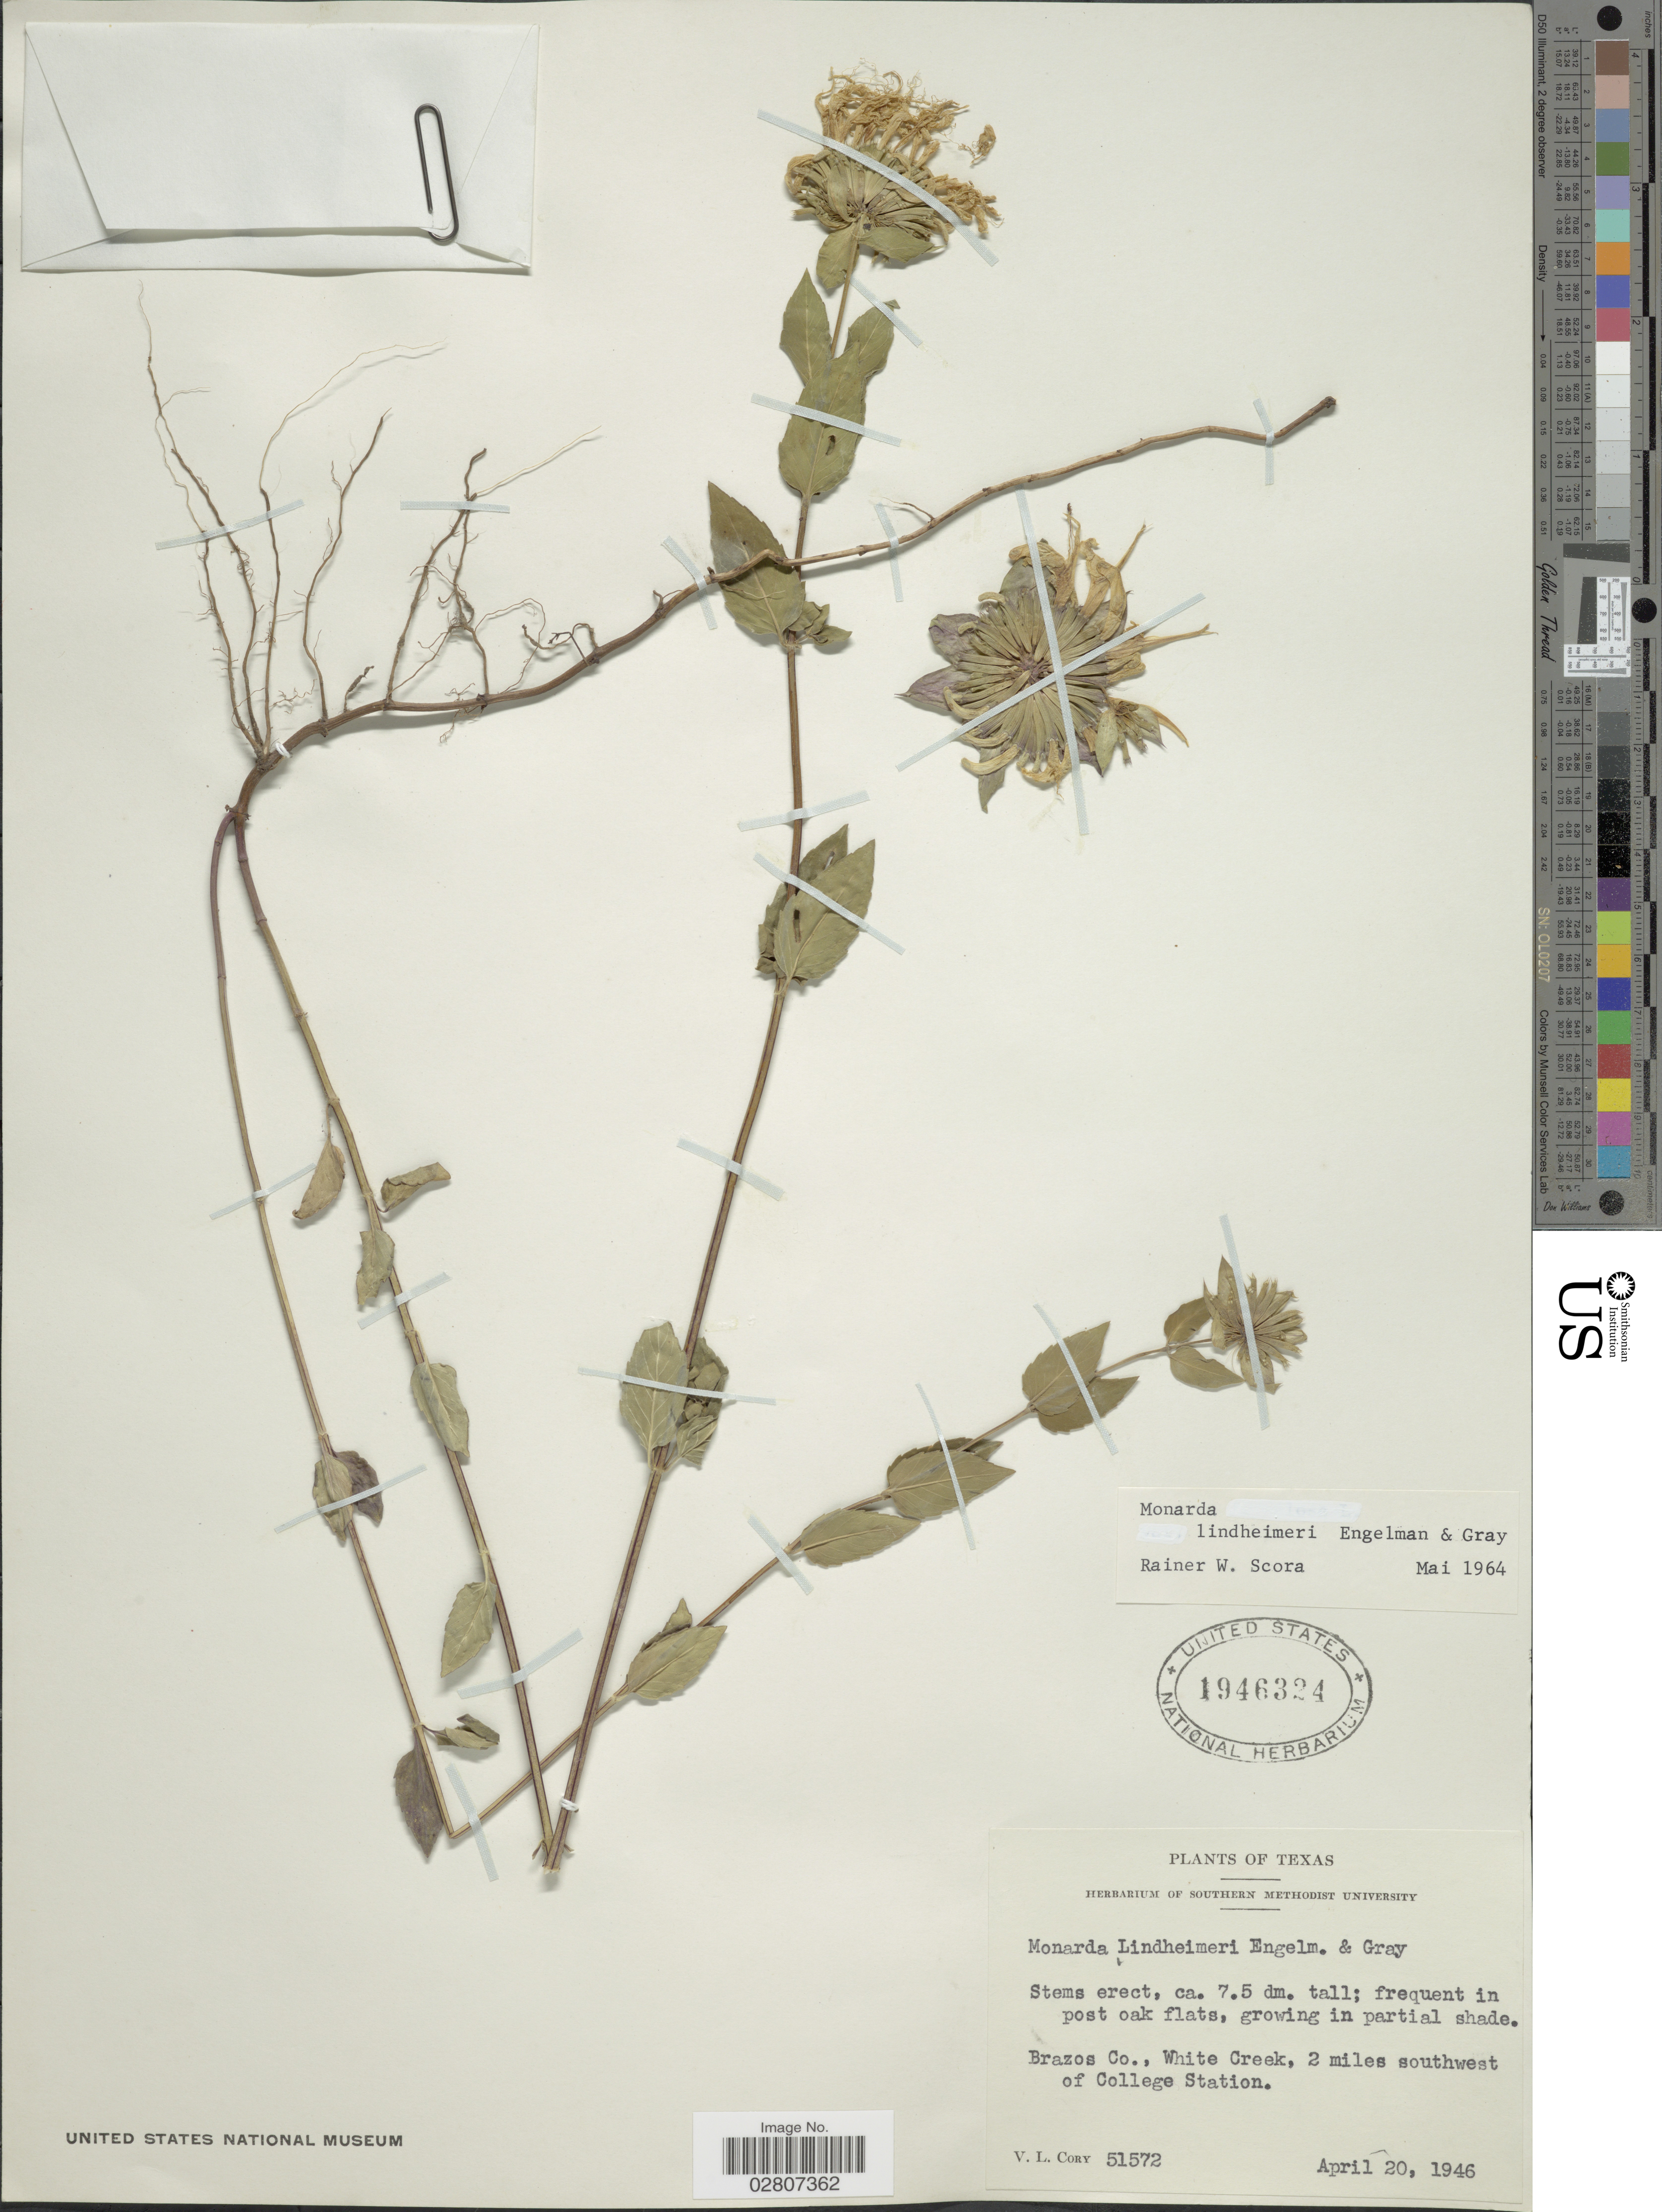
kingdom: Plantae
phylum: Tracheophyta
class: Magnoliopsida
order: Lamiales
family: Lamiaceae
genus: Monarda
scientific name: Monarda lindheimeri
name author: Engelm. & A. Gray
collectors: V. Cory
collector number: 51572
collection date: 1946-04-20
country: United States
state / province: Texas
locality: Brazos Co., White Creek, 2 miles southwest of College Station.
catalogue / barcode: US 1946324